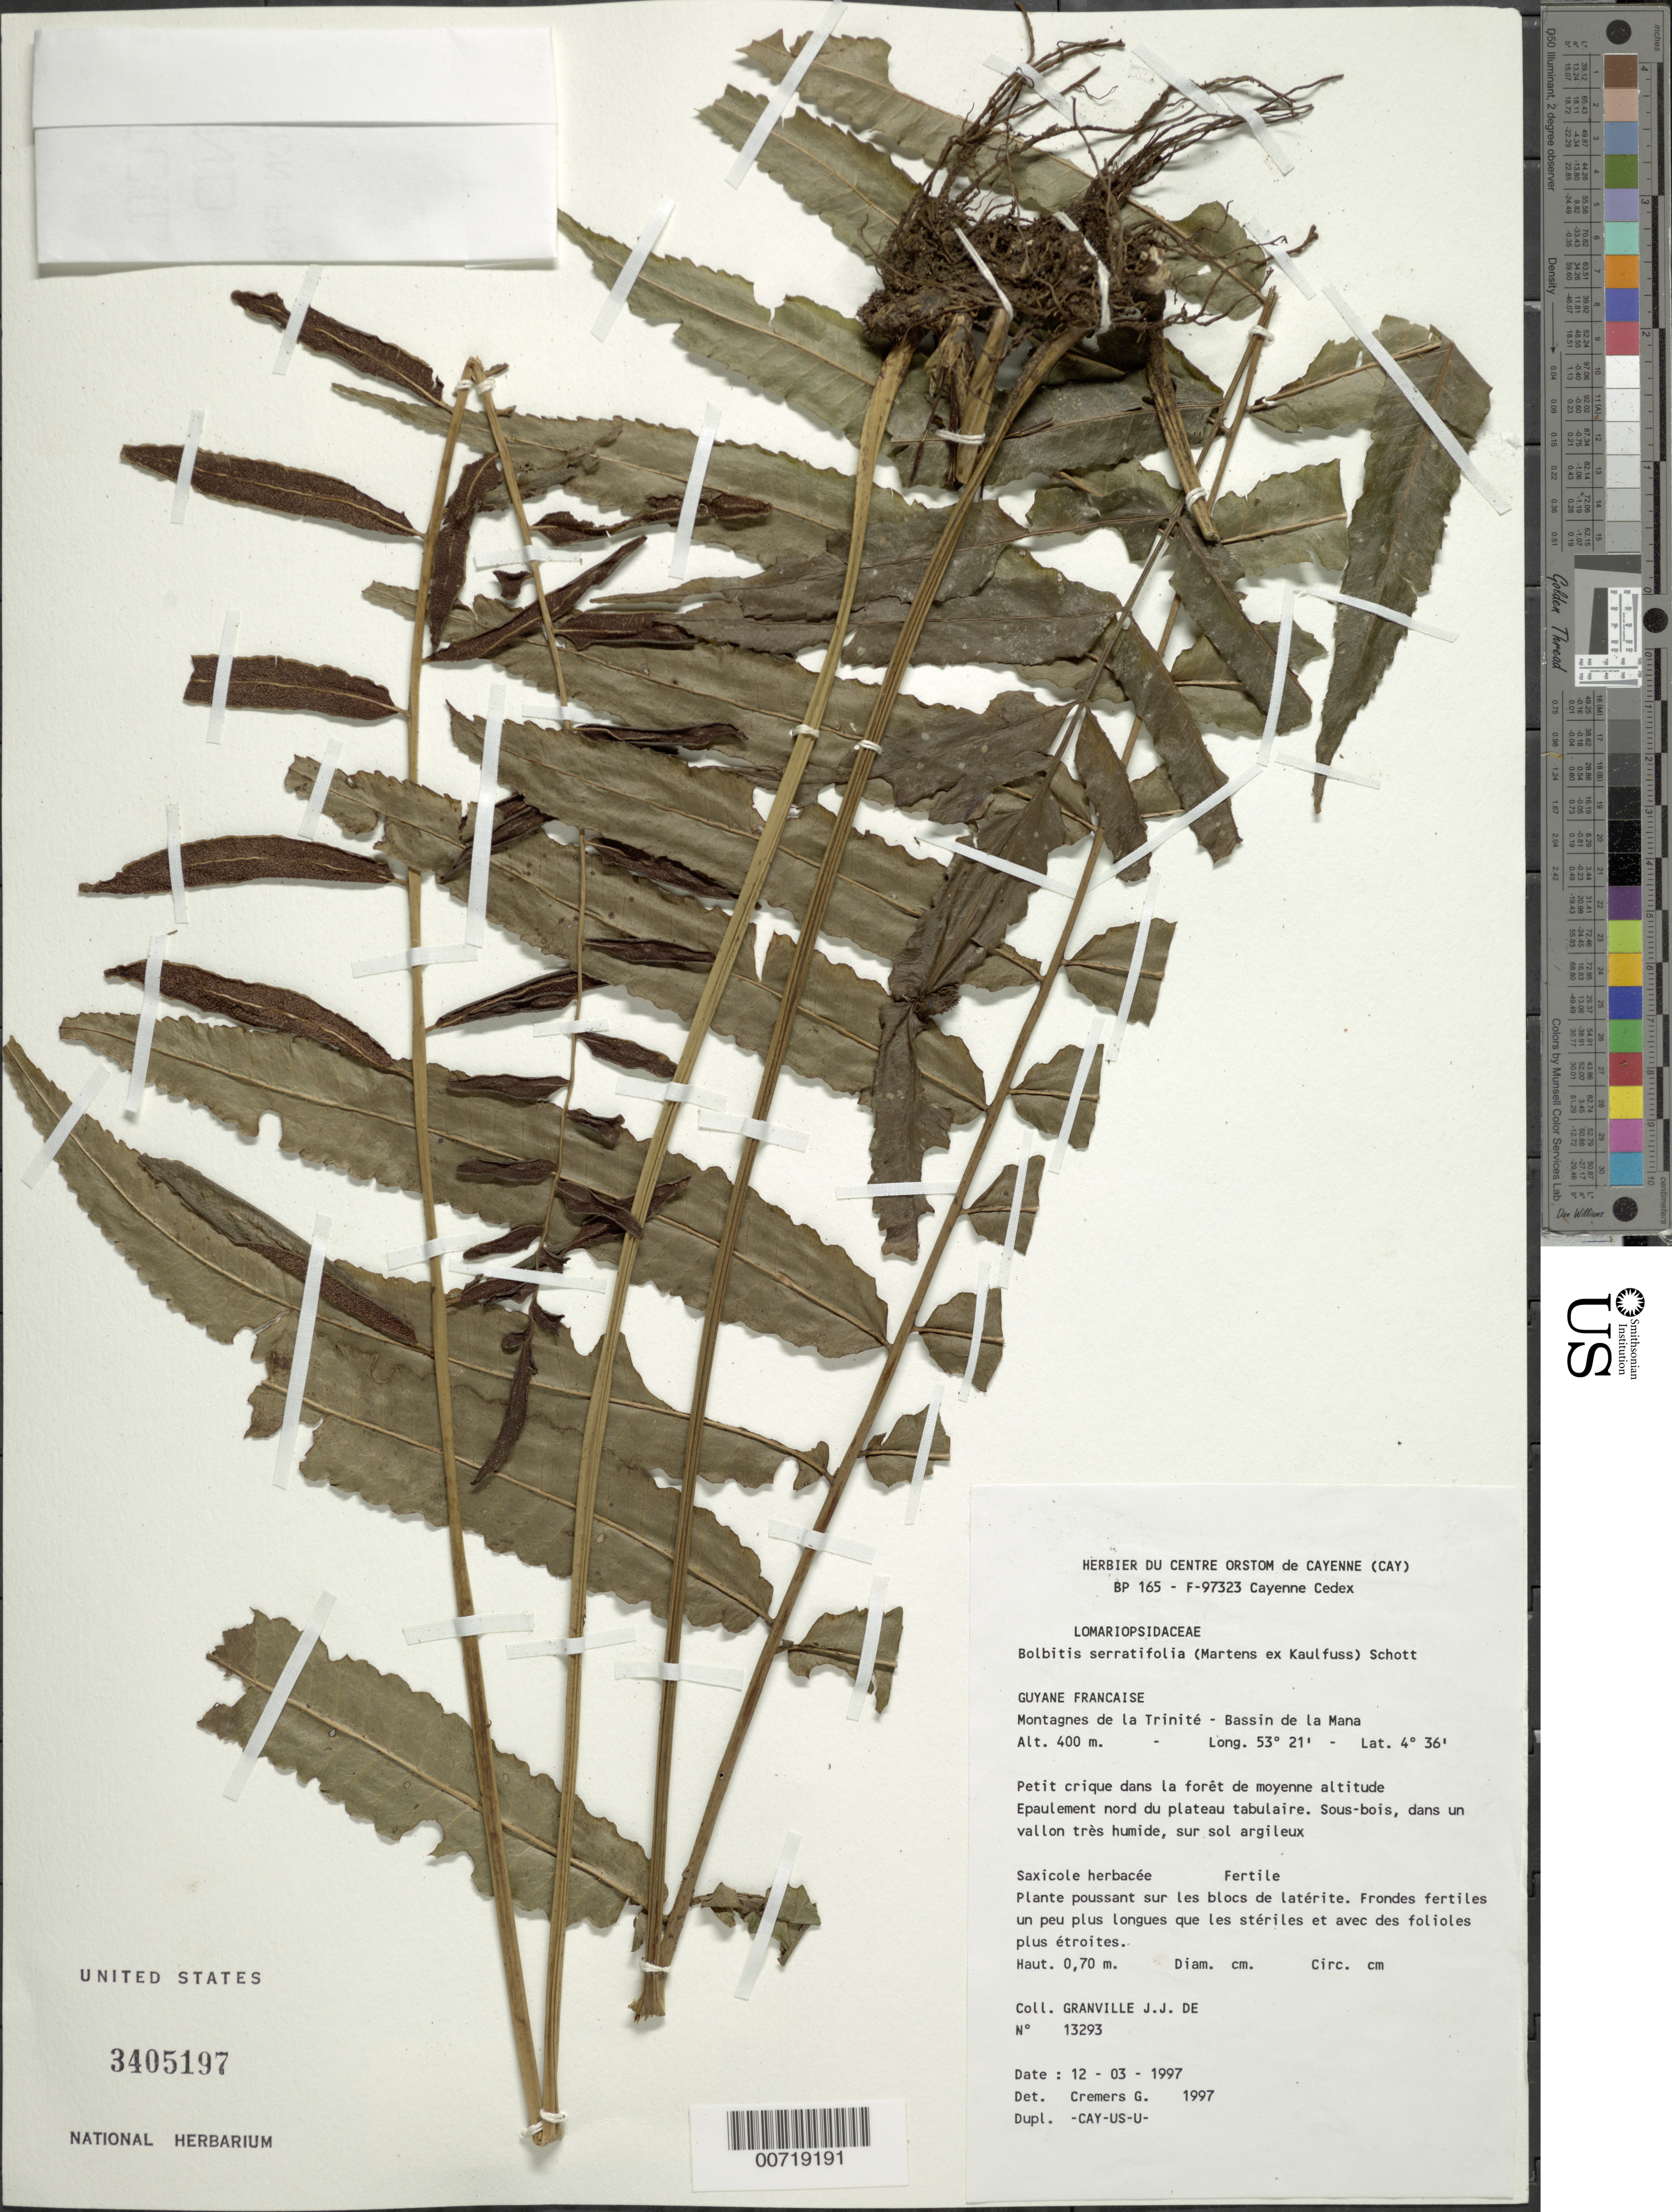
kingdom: Plantae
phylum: Tracheophyta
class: Polypodiopsida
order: Polypodiales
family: Dryopteridaceae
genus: Bolbitis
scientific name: Bolbitis serratifolia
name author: (Mert. ex Kaulf.) Schott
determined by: Cremers, Georges A.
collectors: J.-J. de Granville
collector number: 13293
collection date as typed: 12-Mar-97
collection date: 1997-03-12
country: French Guiana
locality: Montagnes de la Trinité, Bassin de la Mana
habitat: Samll creeek I forest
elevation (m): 400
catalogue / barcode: US 3405197